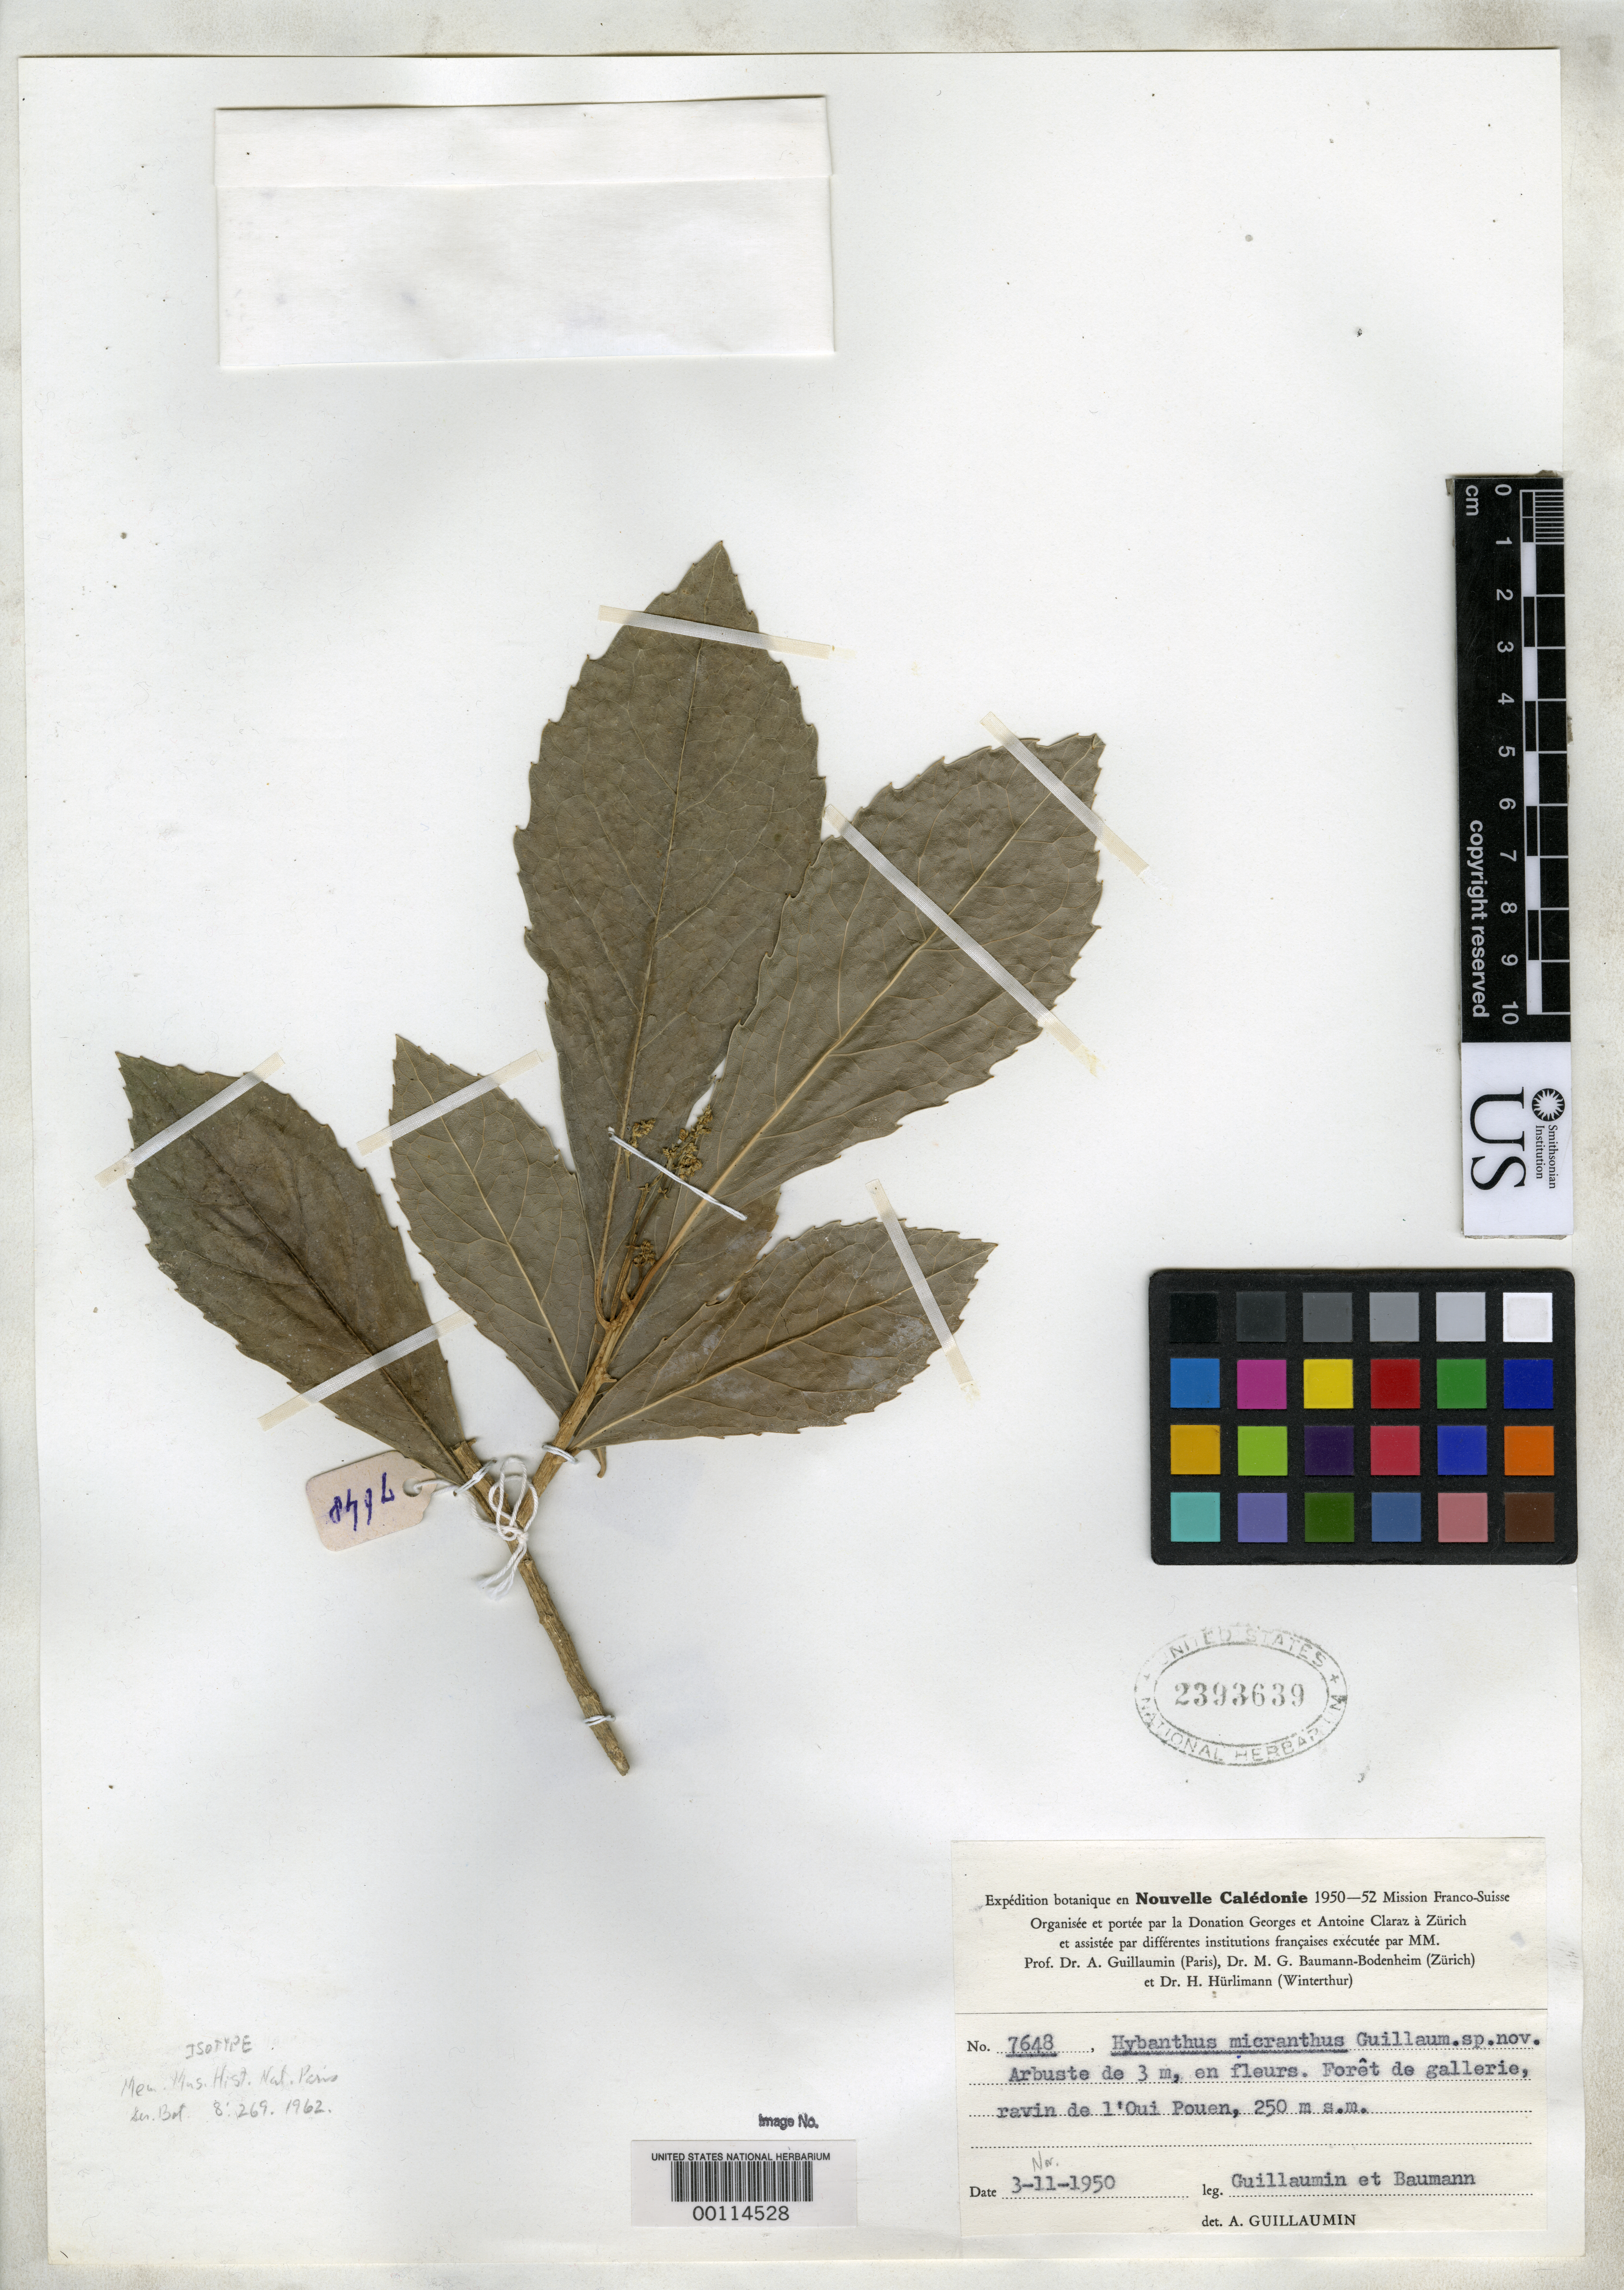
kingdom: Plantae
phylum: Tracheophyta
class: Magnoliopsida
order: Malpighiales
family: Violaceae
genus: Hybanthus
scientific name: Hybanthus micranthus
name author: Guillaumin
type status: Isotype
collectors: A. Guillaumin & M. G. Baumann-Bodenheim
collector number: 7648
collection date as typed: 03 Nov 1950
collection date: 1950-11-03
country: New Caledonia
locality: Ravin de L'oui Pouen.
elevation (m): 250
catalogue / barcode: US 2393639